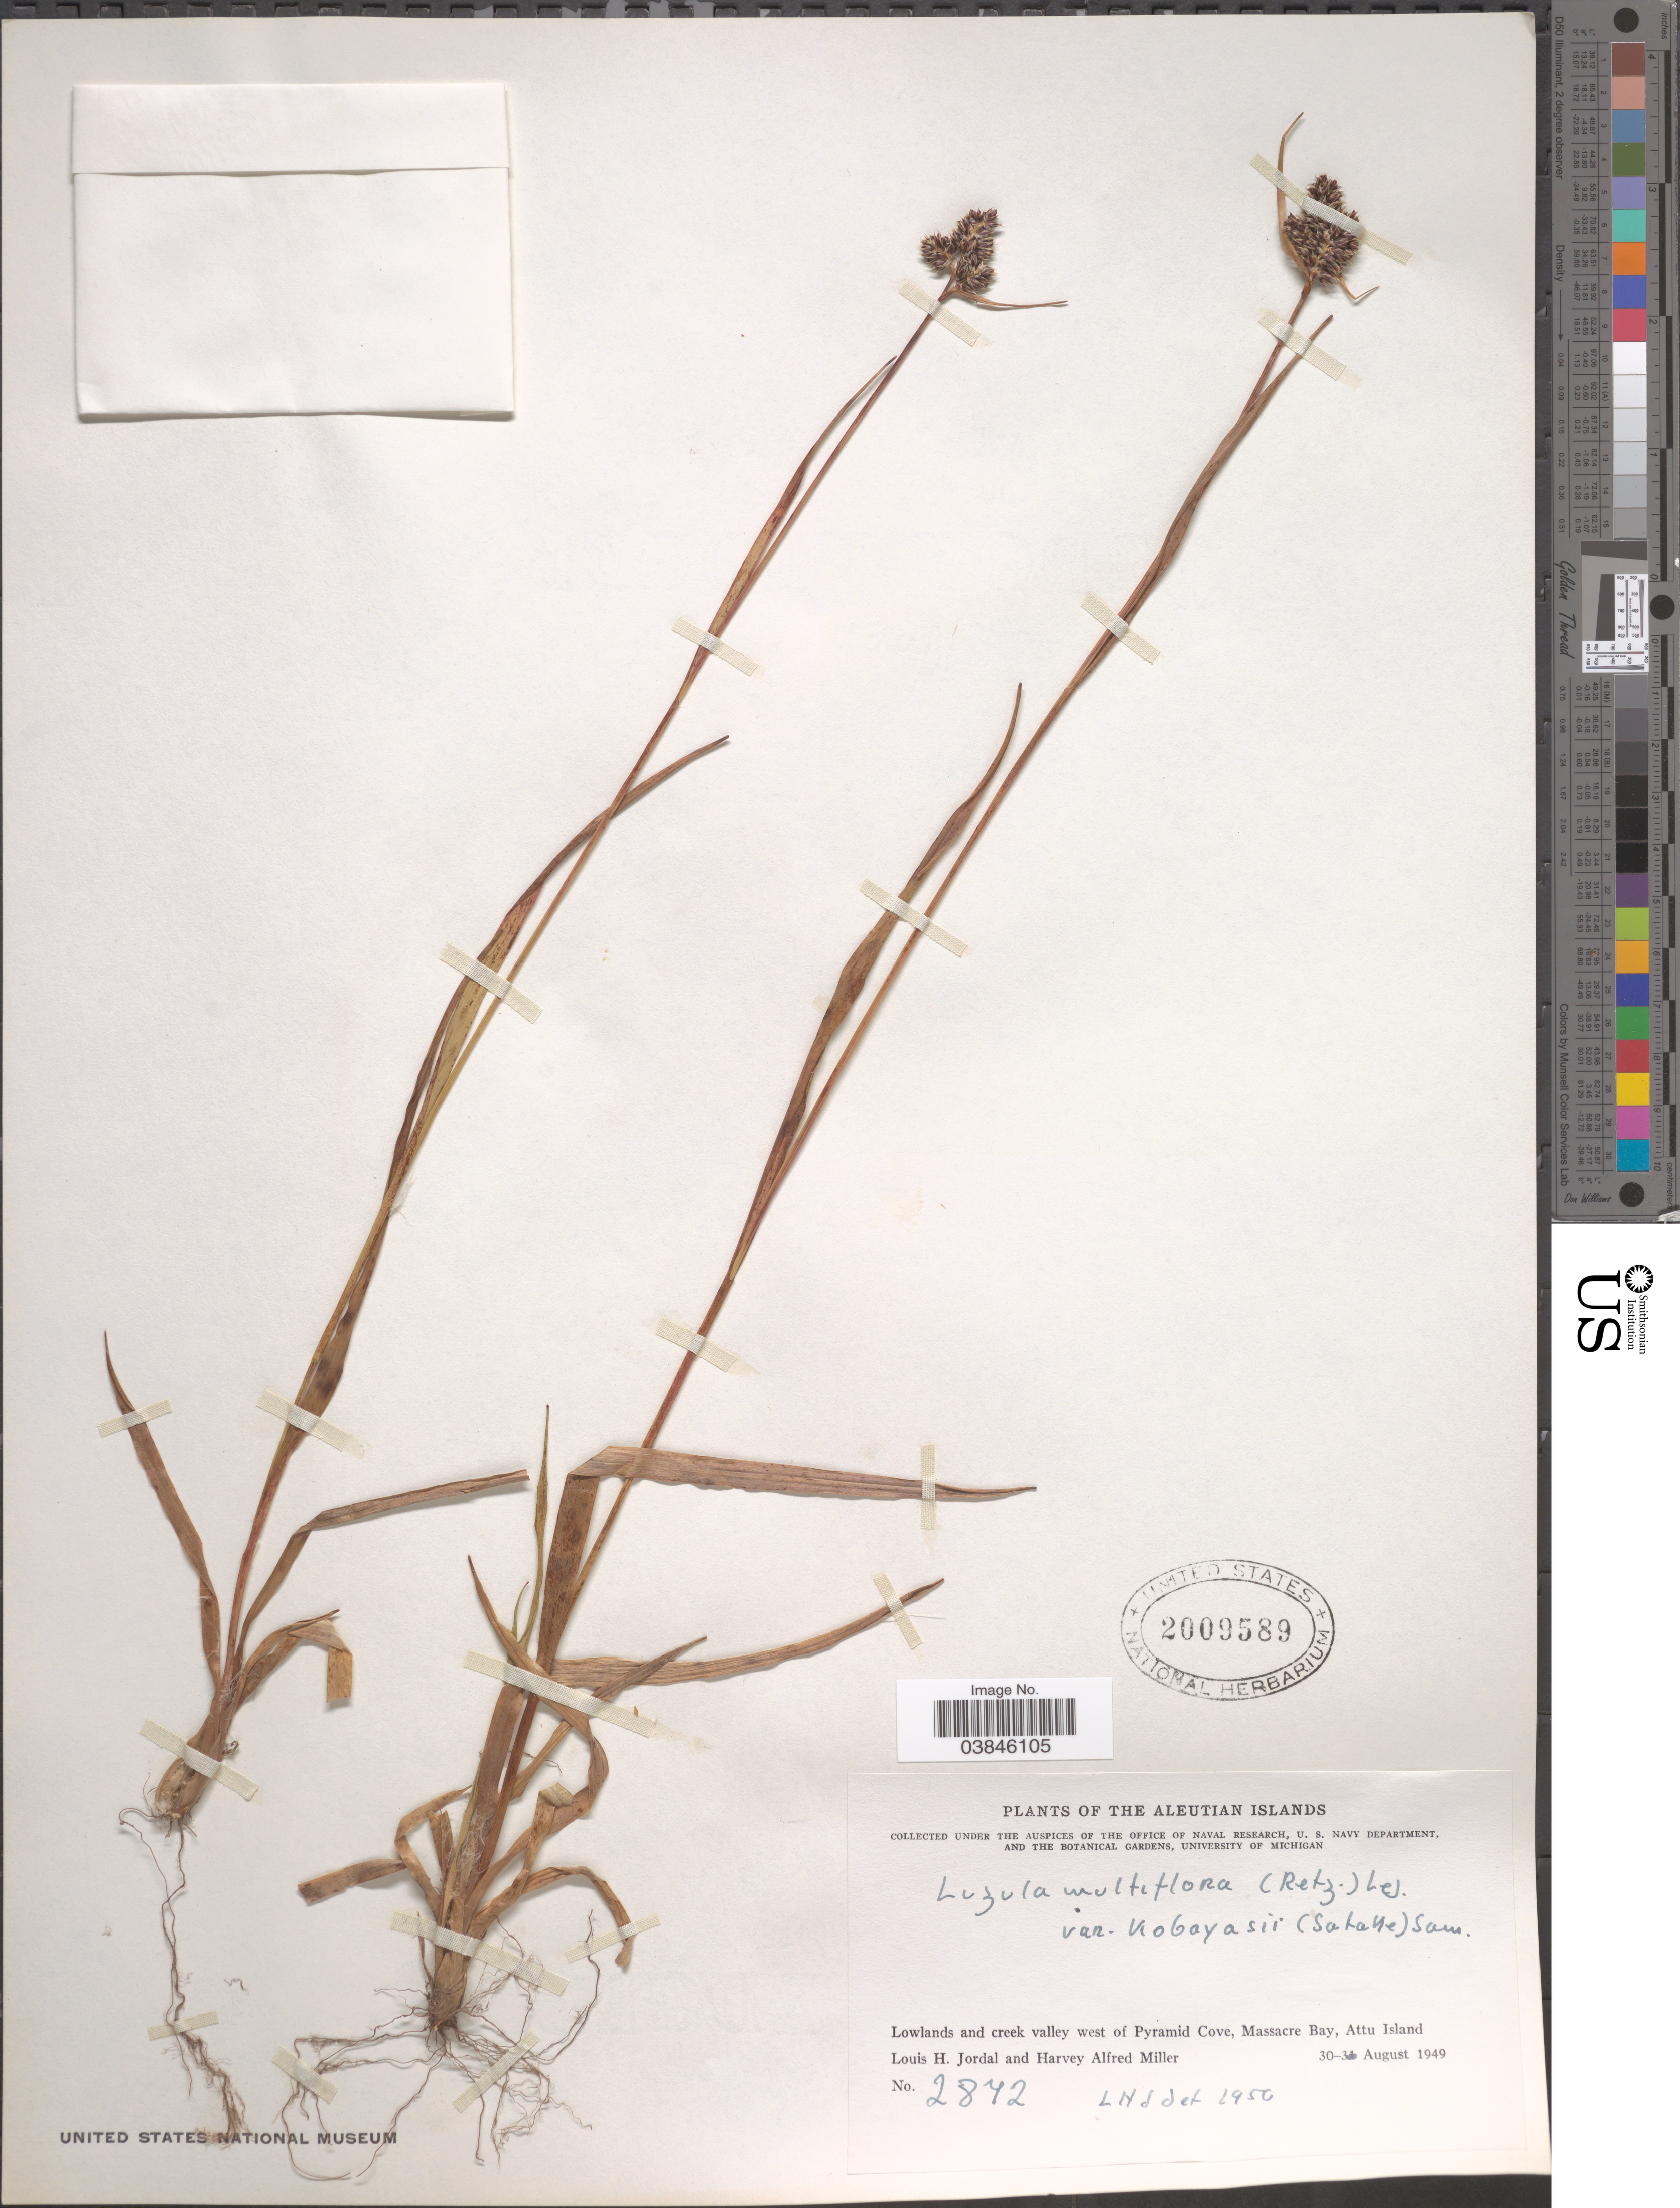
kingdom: Plantae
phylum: Tracheophyta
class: Liliopsida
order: Poales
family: Juncaceae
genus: Luzula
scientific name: Luzula multiflora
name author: (Ehrh.) Lej.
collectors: L. Jordal & H. A. Miller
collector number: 2872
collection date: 1949-08-30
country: United States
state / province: Alaska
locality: The Aleutian Islands. Lowlands and creek valley west of Pyramid Cove, Massacre Bay, Attu Island.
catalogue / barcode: US 2009589